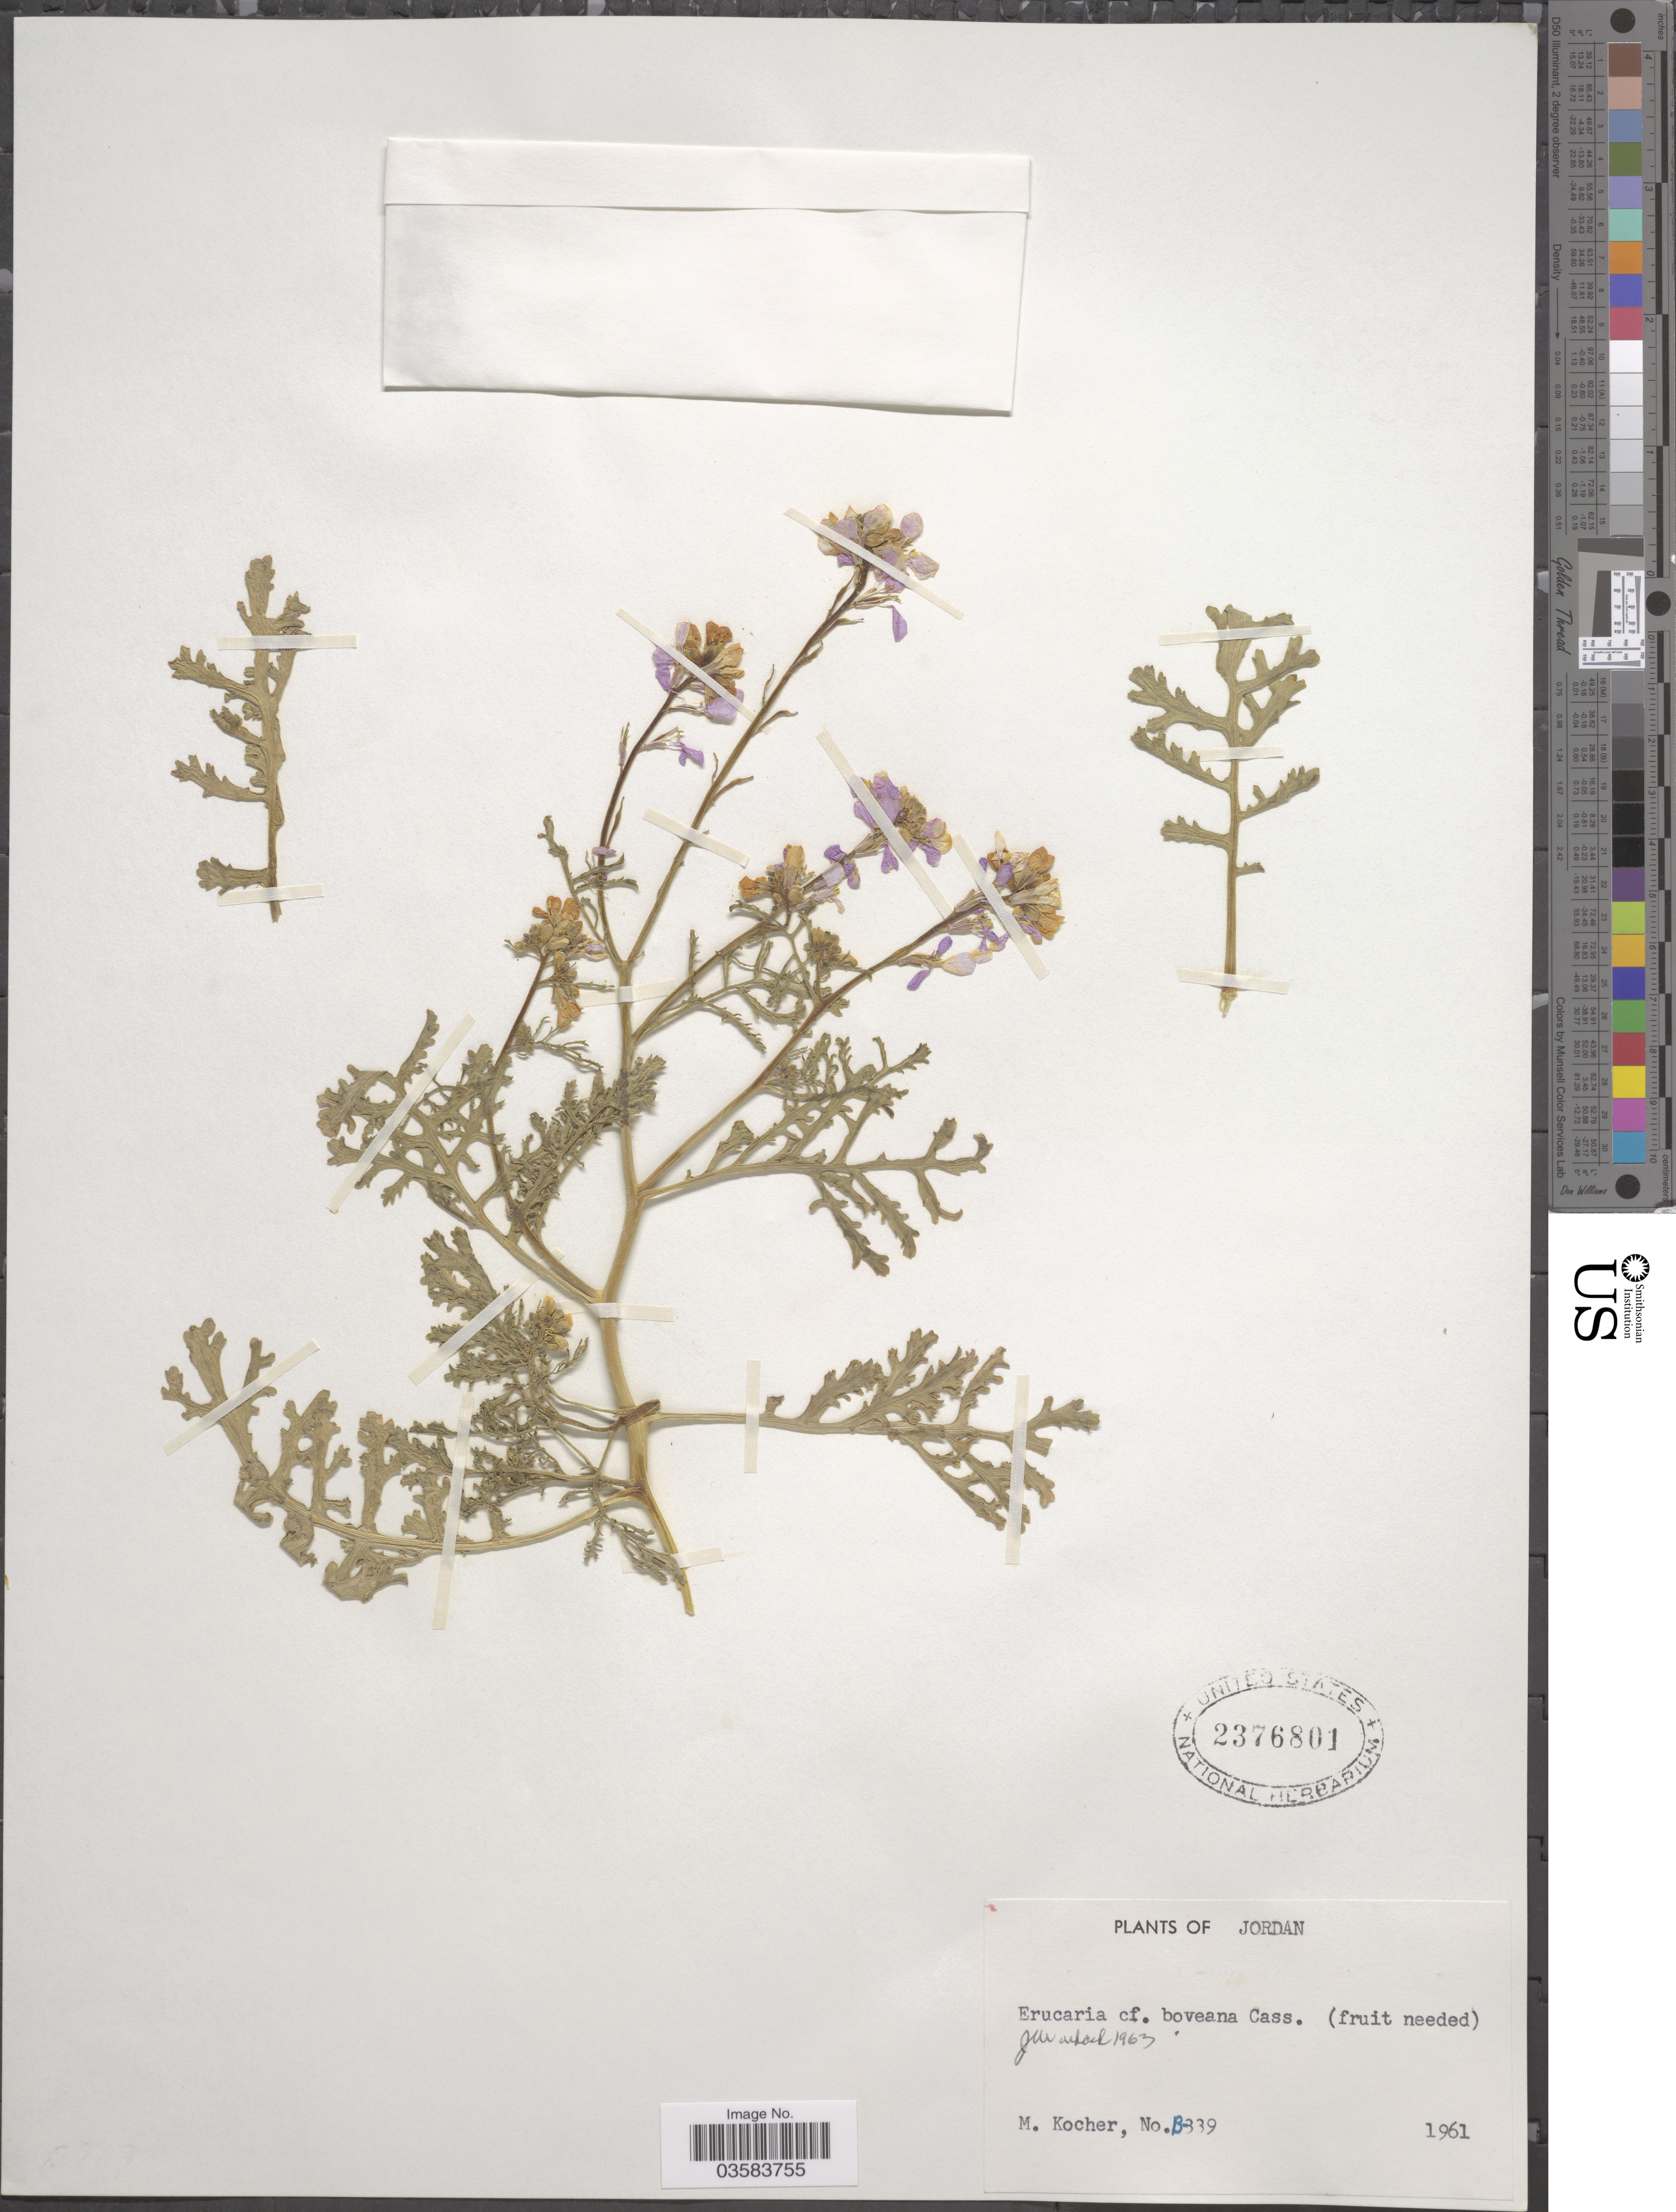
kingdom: Plantae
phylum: Tracheophyta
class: Magnoliopsida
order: Brassicales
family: Brassicaceae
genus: Erucaria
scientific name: Erucaria hispanica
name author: Druce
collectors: M. Kocher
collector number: B339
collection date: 1961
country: Jordan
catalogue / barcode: US 2376801